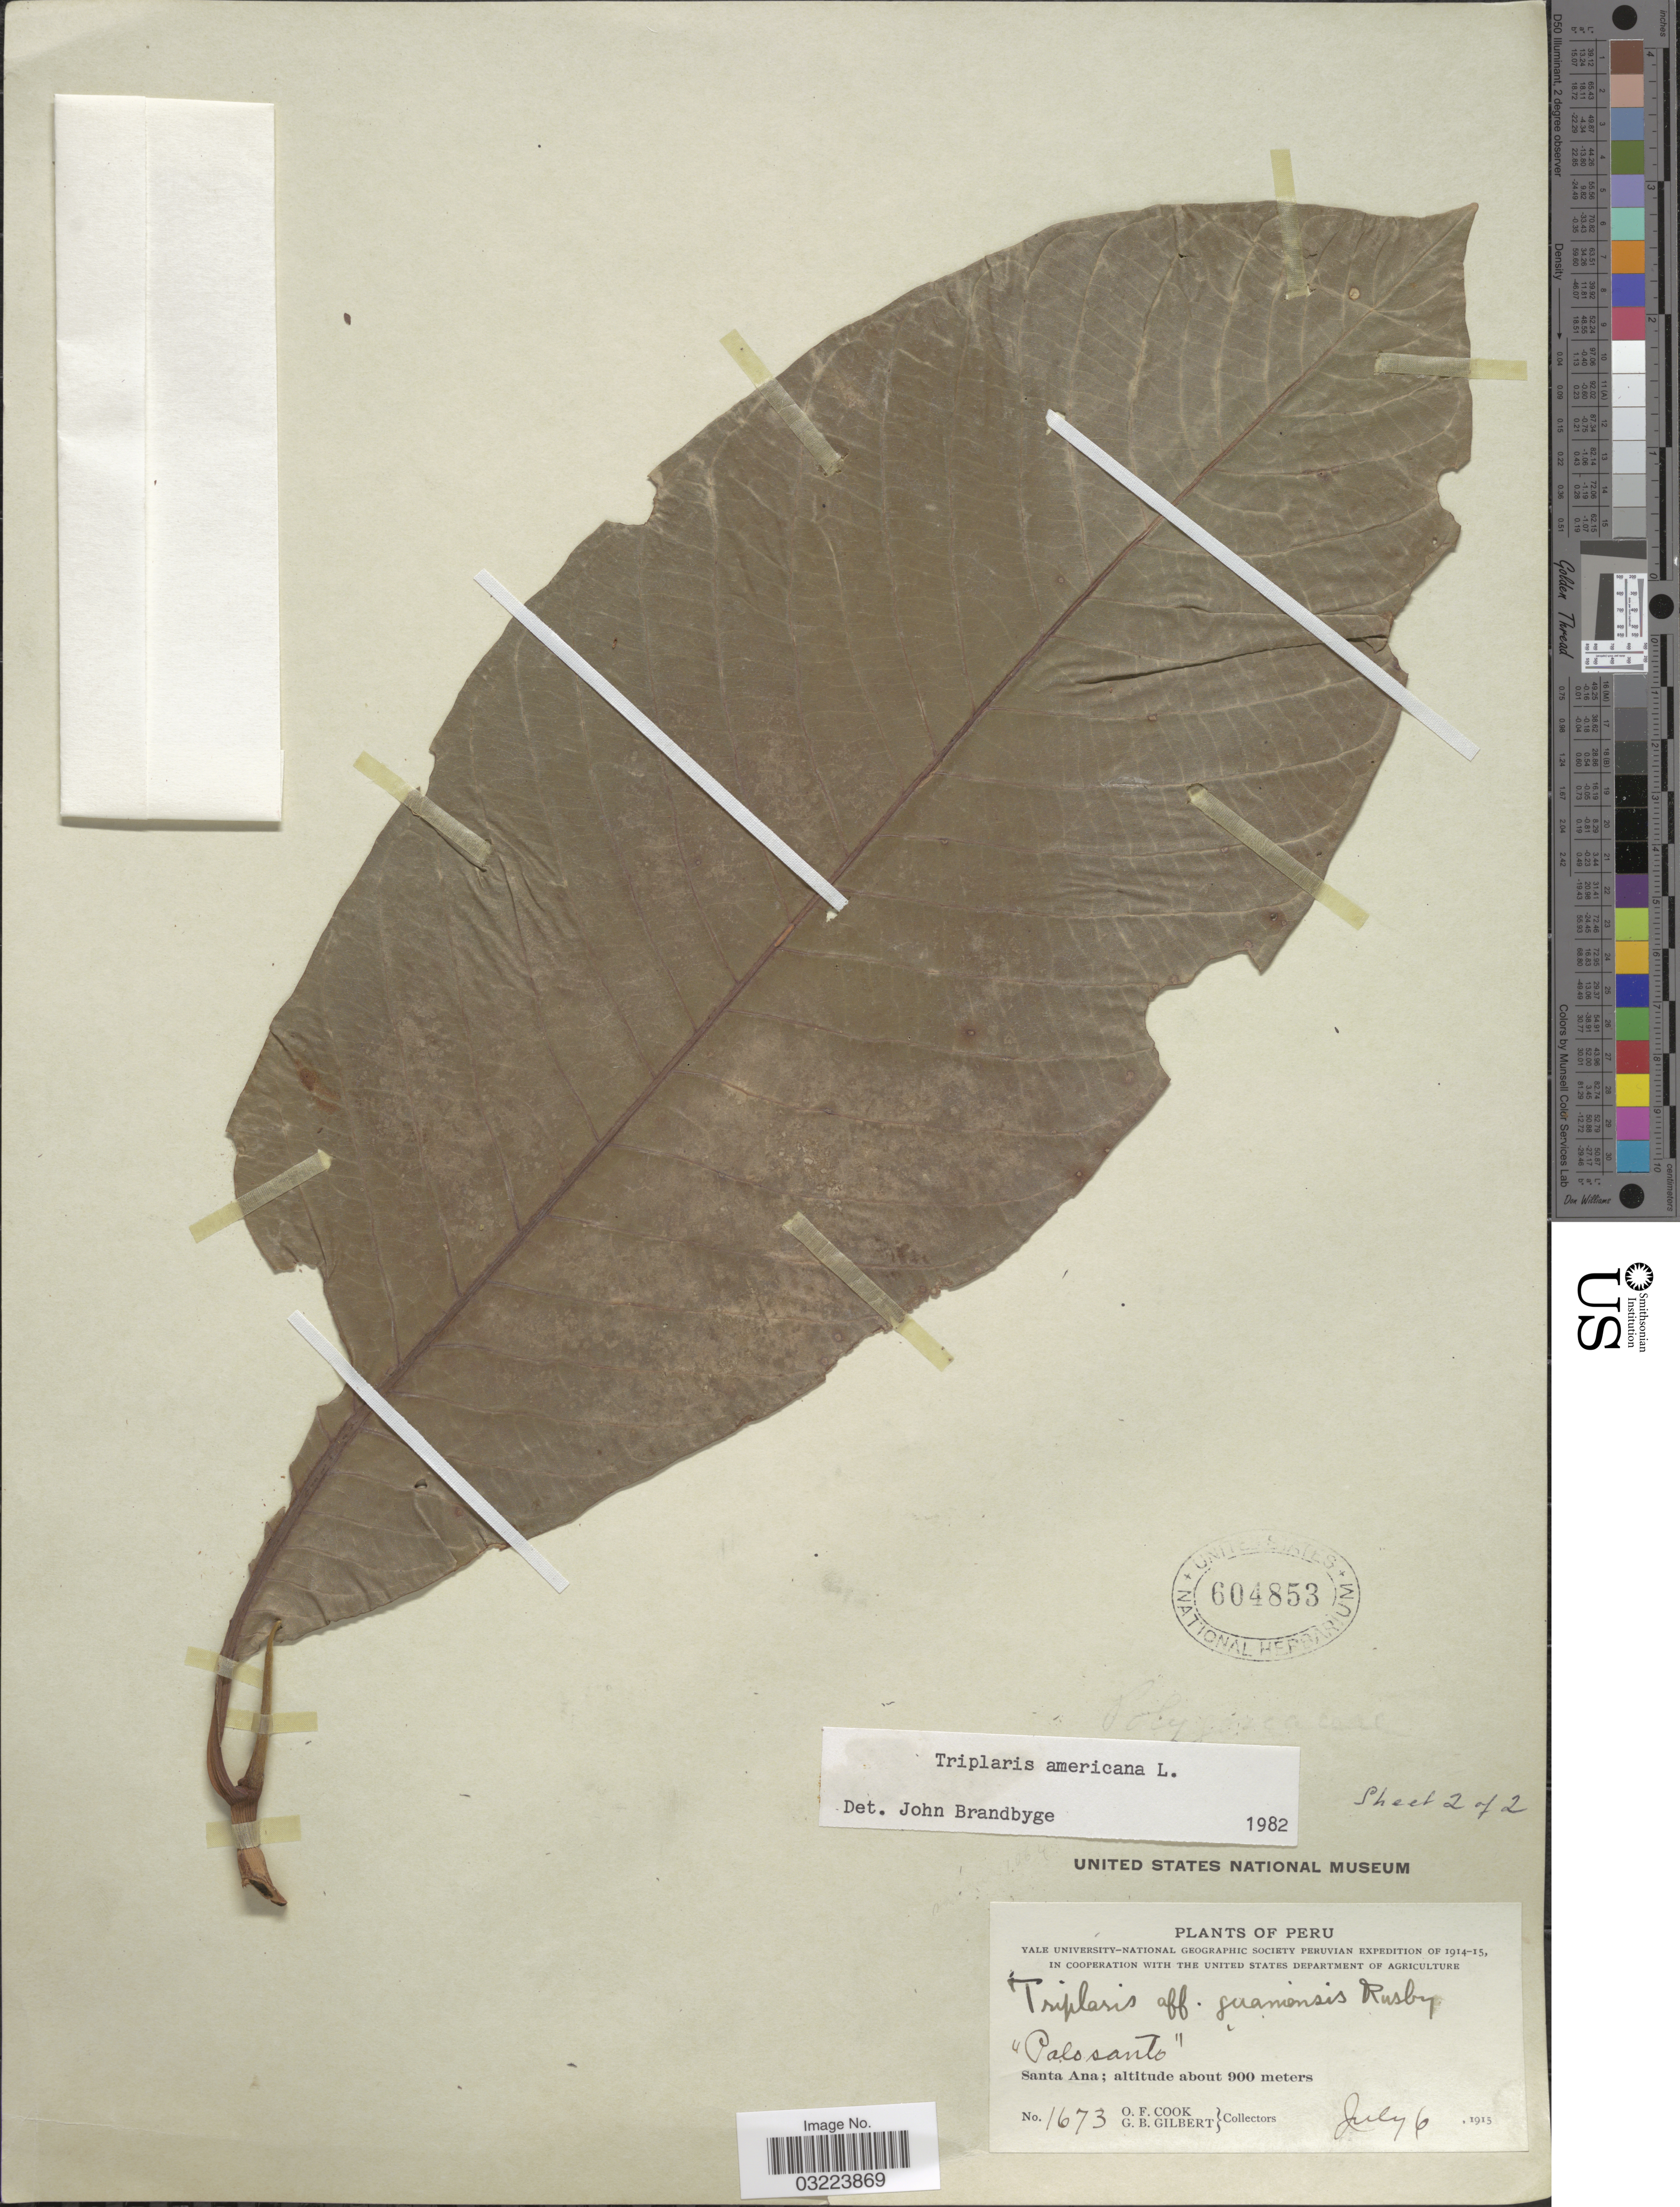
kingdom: Plantae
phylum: Tracheophyta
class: Magnoliopsida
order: Caryophyllales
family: Polygonaceae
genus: Triplaris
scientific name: Triplaris americana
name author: L.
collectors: O. F. Cook & G. B. Gilbert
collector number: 1673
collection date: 1915-07-06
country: Peru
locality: Santa Ana.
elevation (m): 900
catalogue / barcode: US 604853